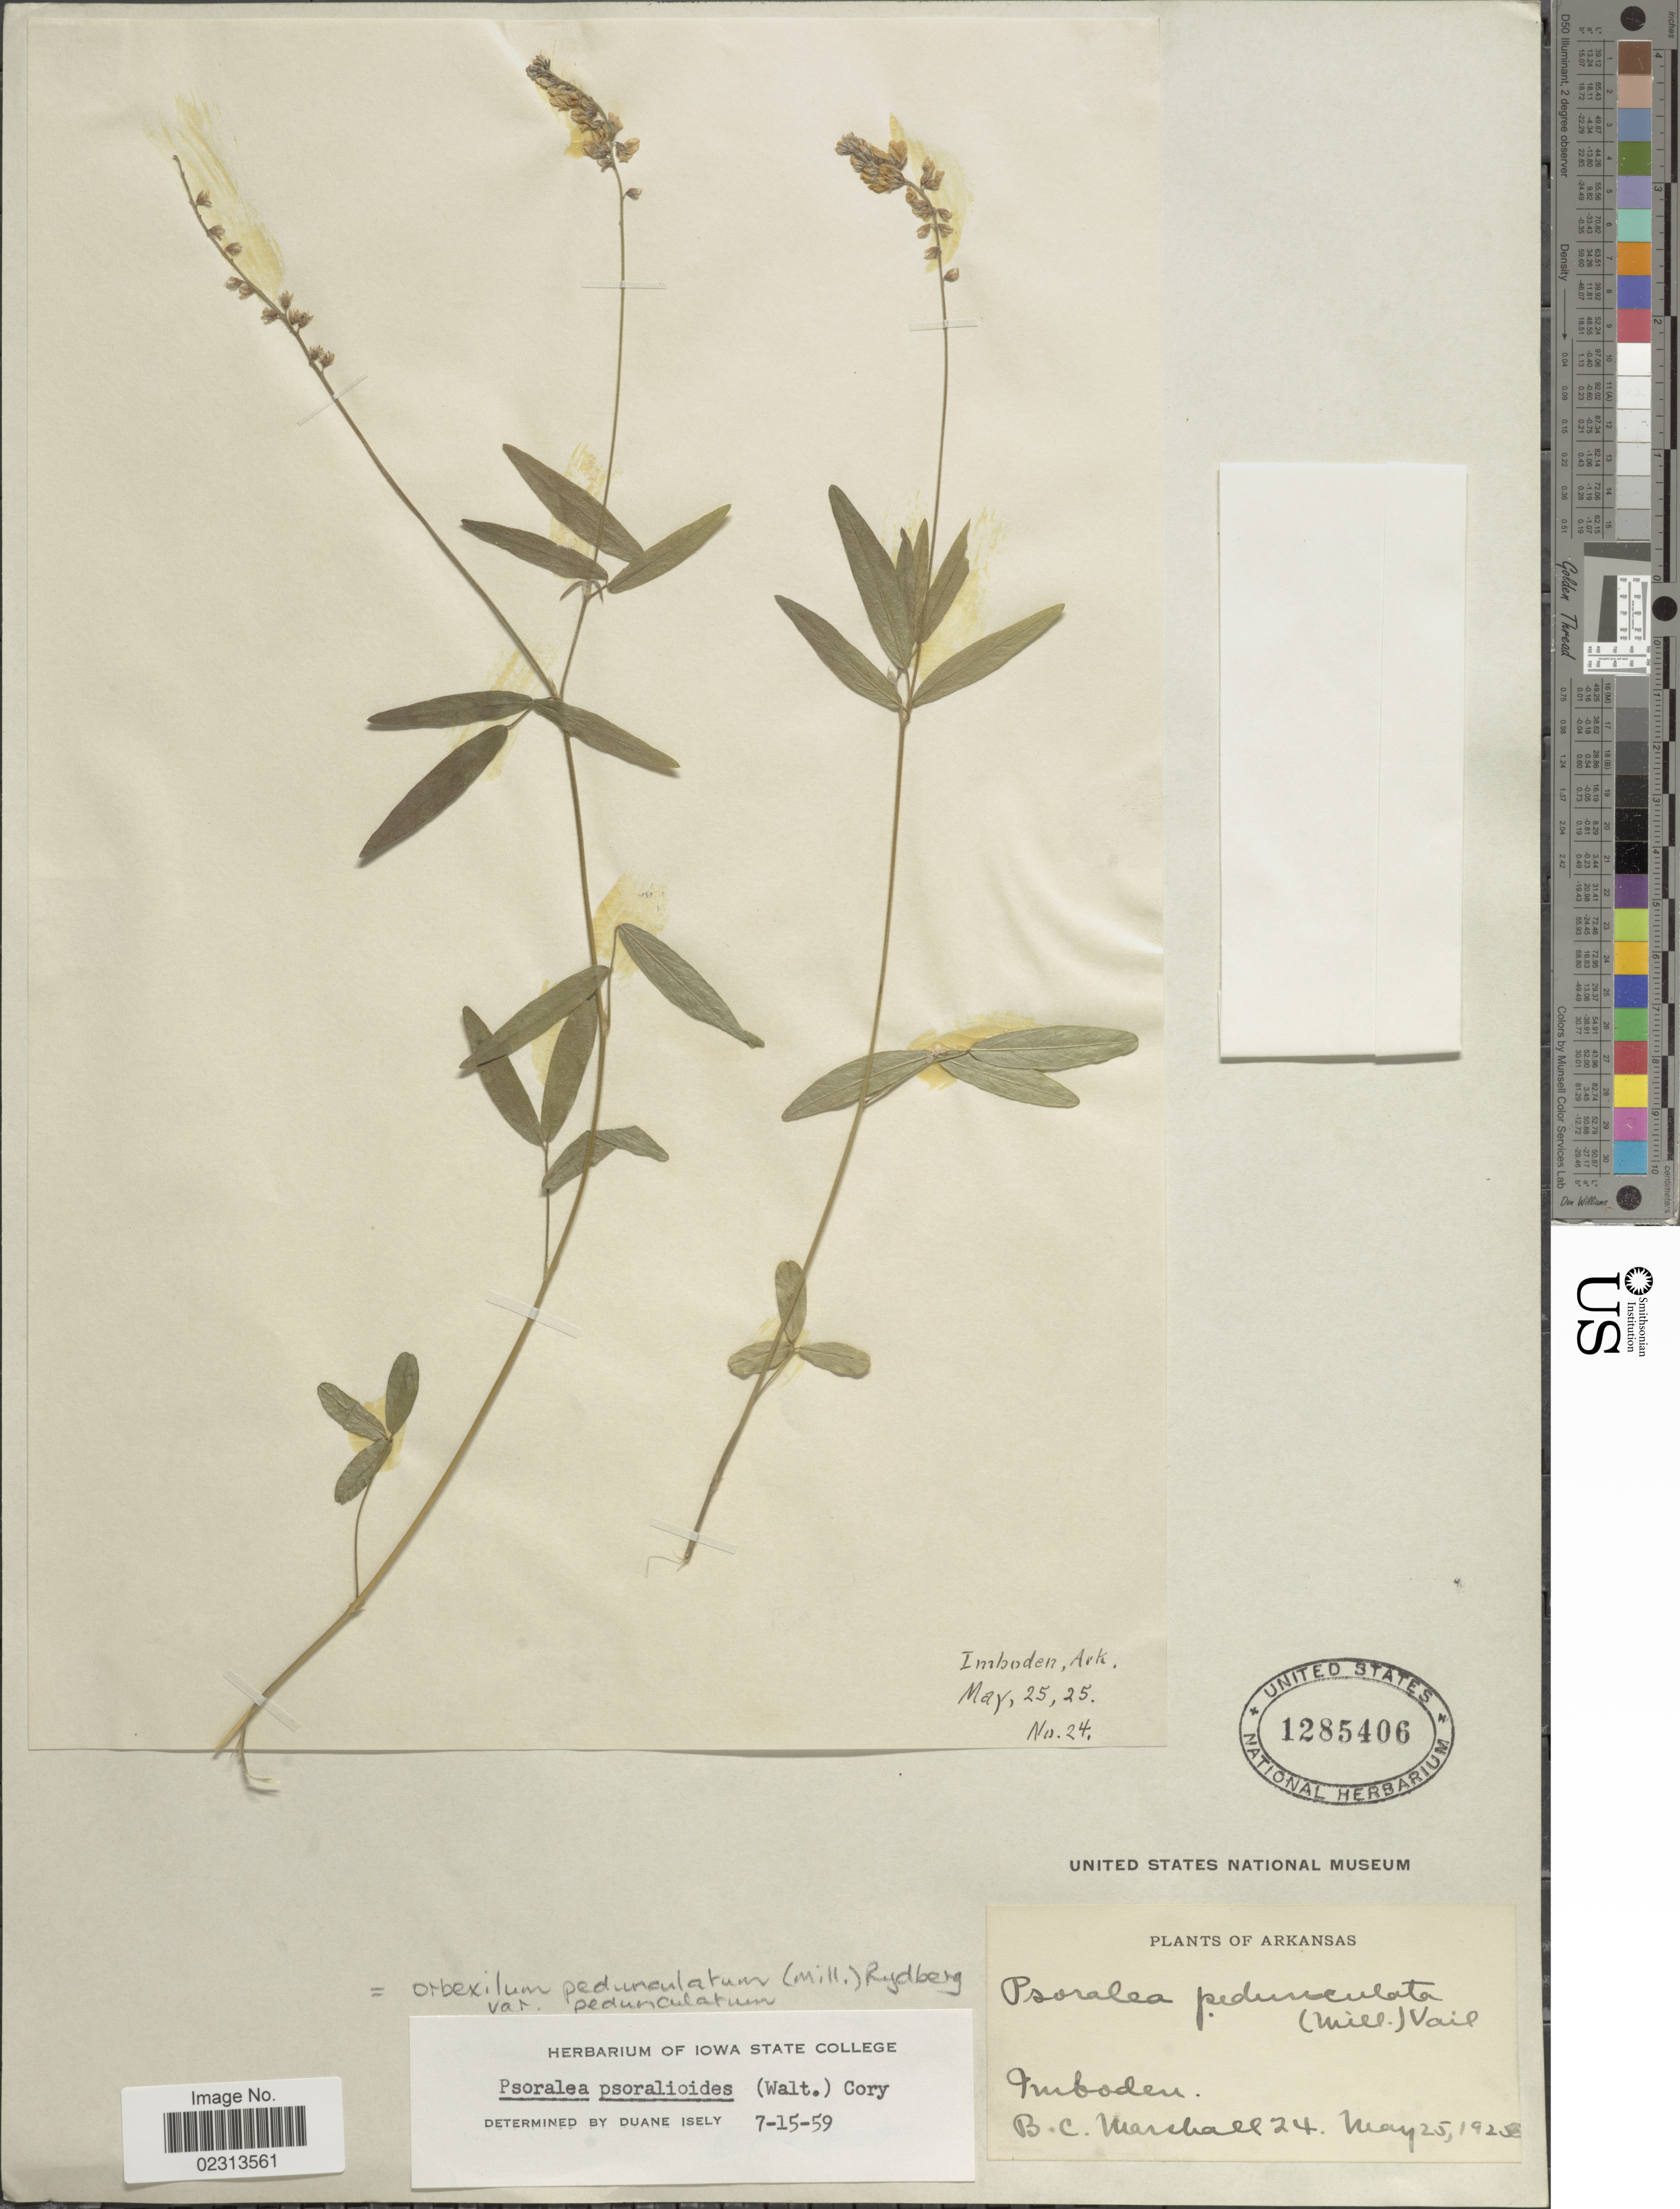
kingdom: Plantae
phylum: Tracheophyta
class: Magnoliopsida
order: Fabales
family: Fabaceae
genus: Orbexilum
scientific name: Orbexilum pedunculatum var. pedunculatum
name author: (Miller) Rydberg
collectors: B. C. Marshall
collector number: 24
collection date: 1925-05-25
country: United States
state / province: Arkansas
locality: Imbodeu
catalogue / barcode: US 1285406